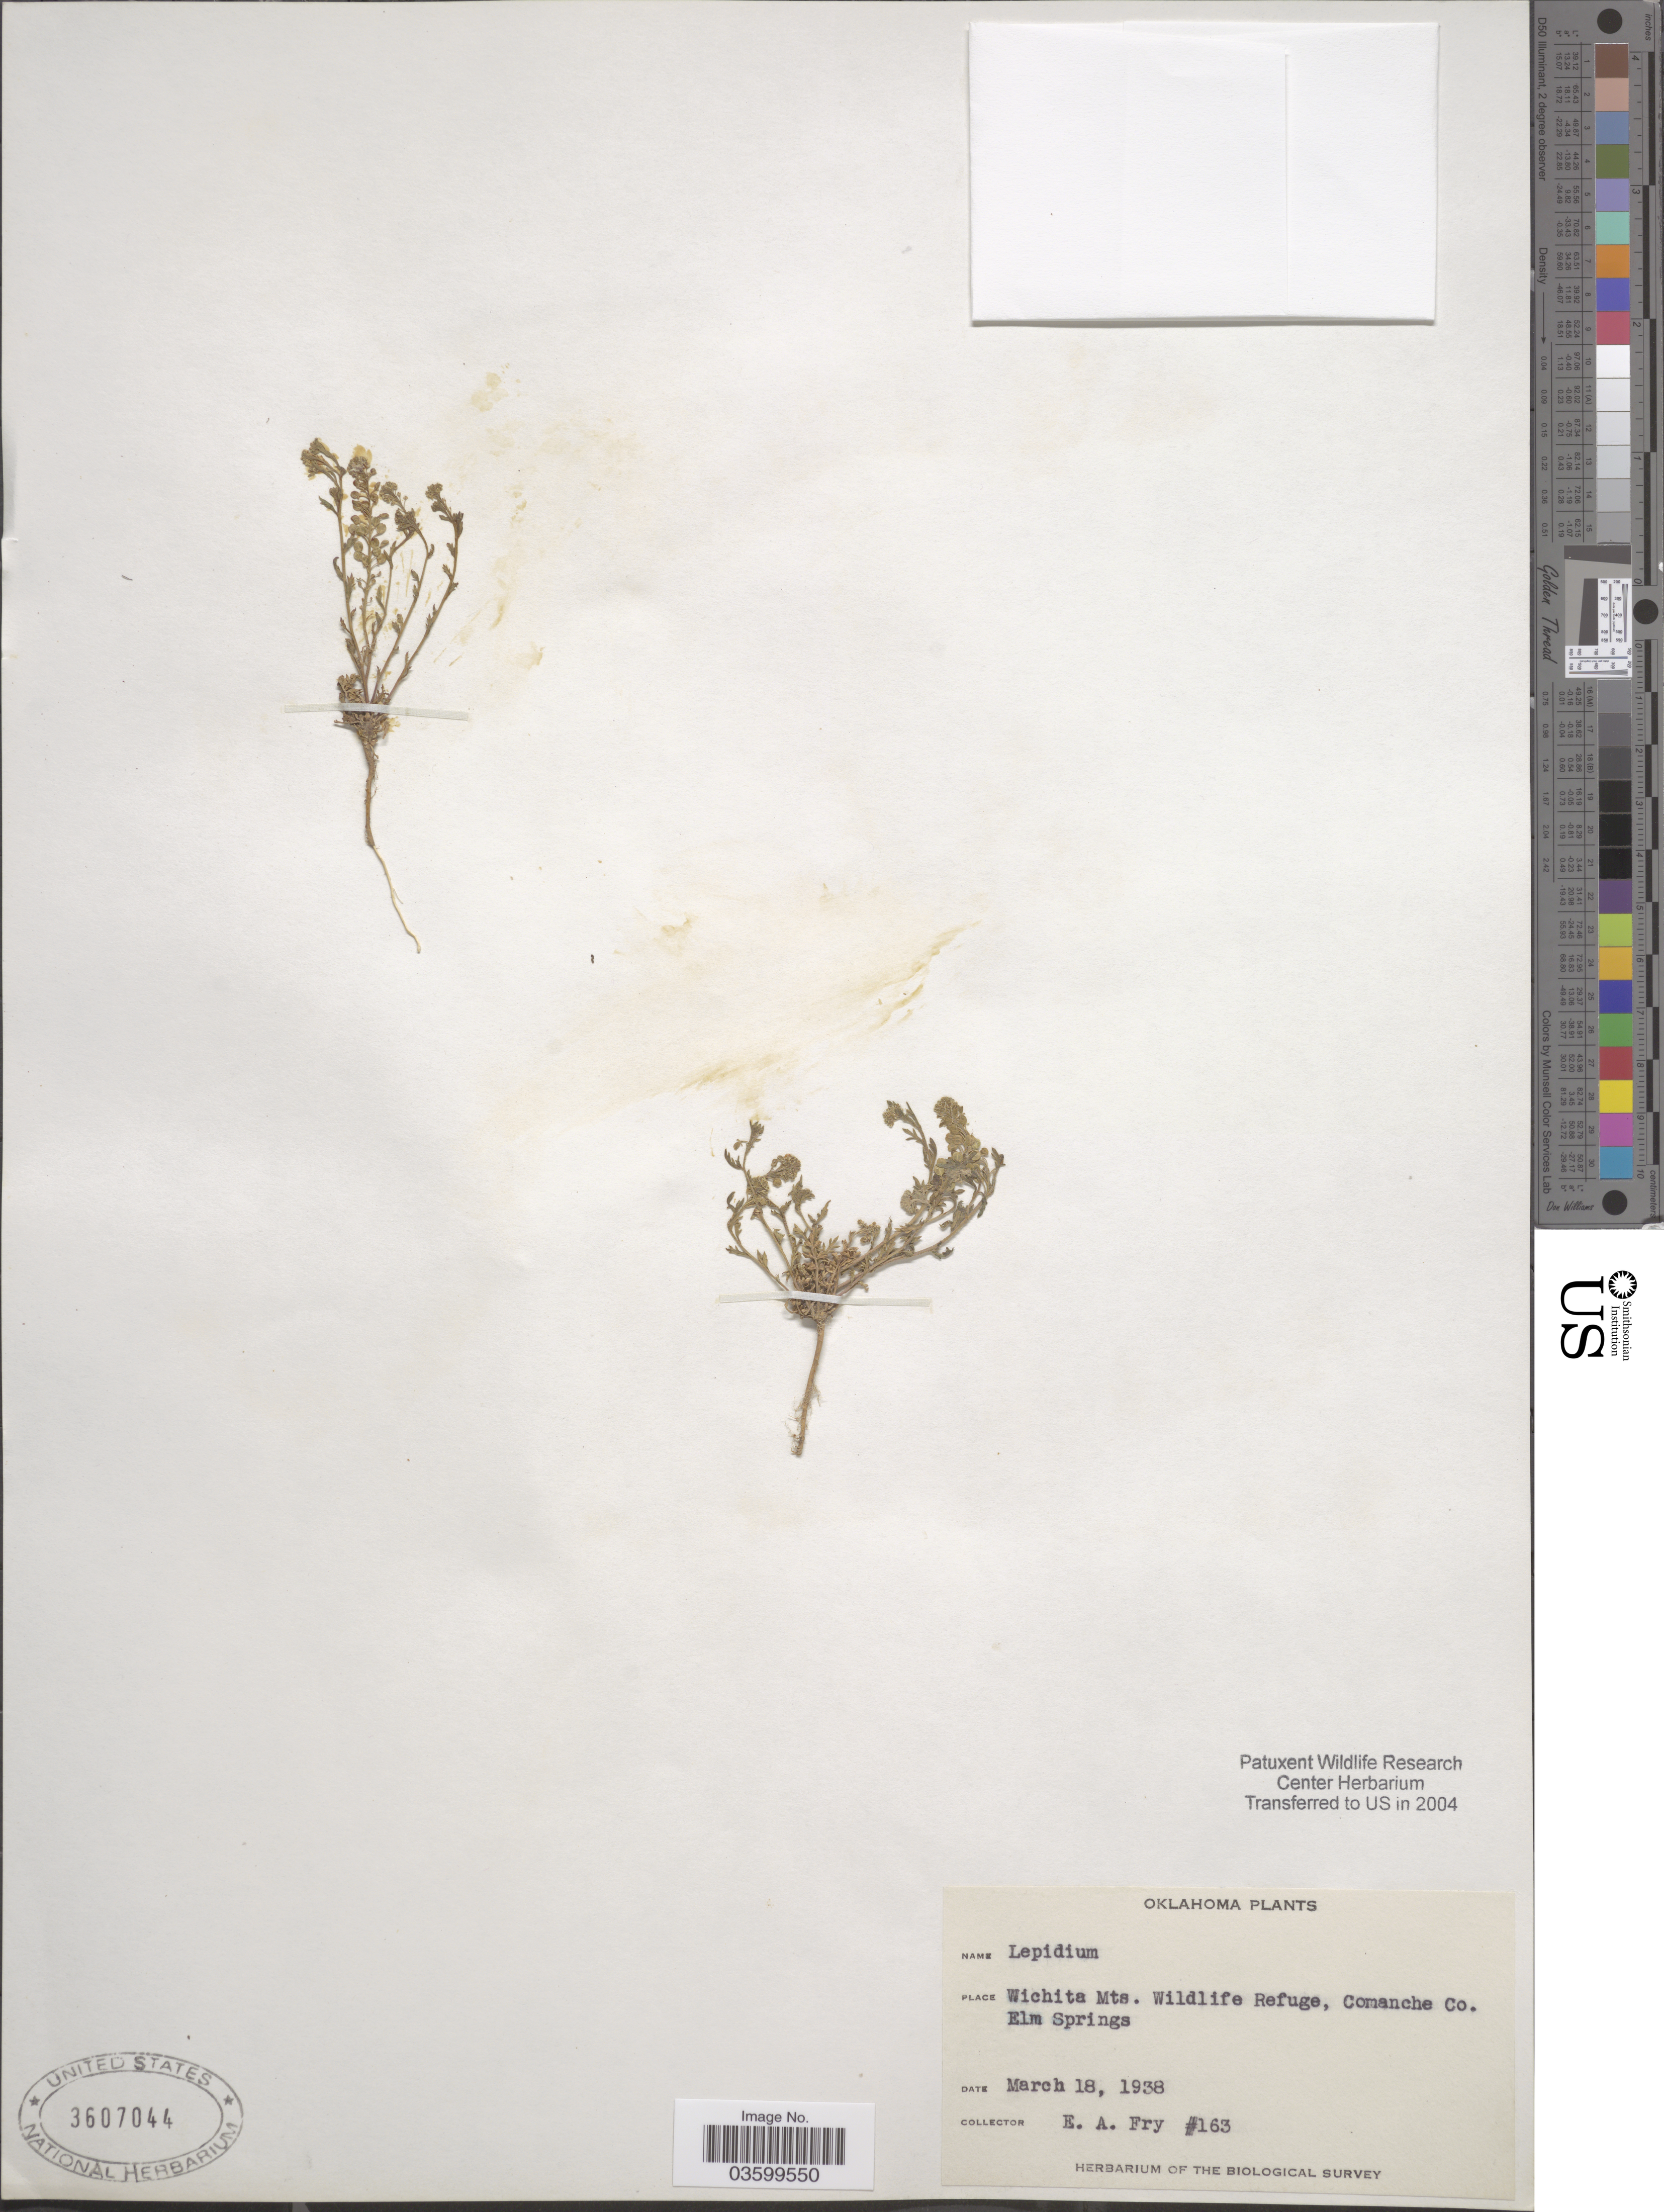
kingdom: Plantae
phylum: Tracheophyta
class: Magnoliopsida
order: Brassicales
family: Brassicaceae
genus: Lepidium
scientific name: Lepidium sp.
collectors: E. Fry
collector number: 163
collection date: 1938-03-18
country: United States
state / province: Oklahoma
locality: Wichita Mts. Wildlife Refuge, Comanche Co. Elm Springs.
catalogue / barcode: US 3607044